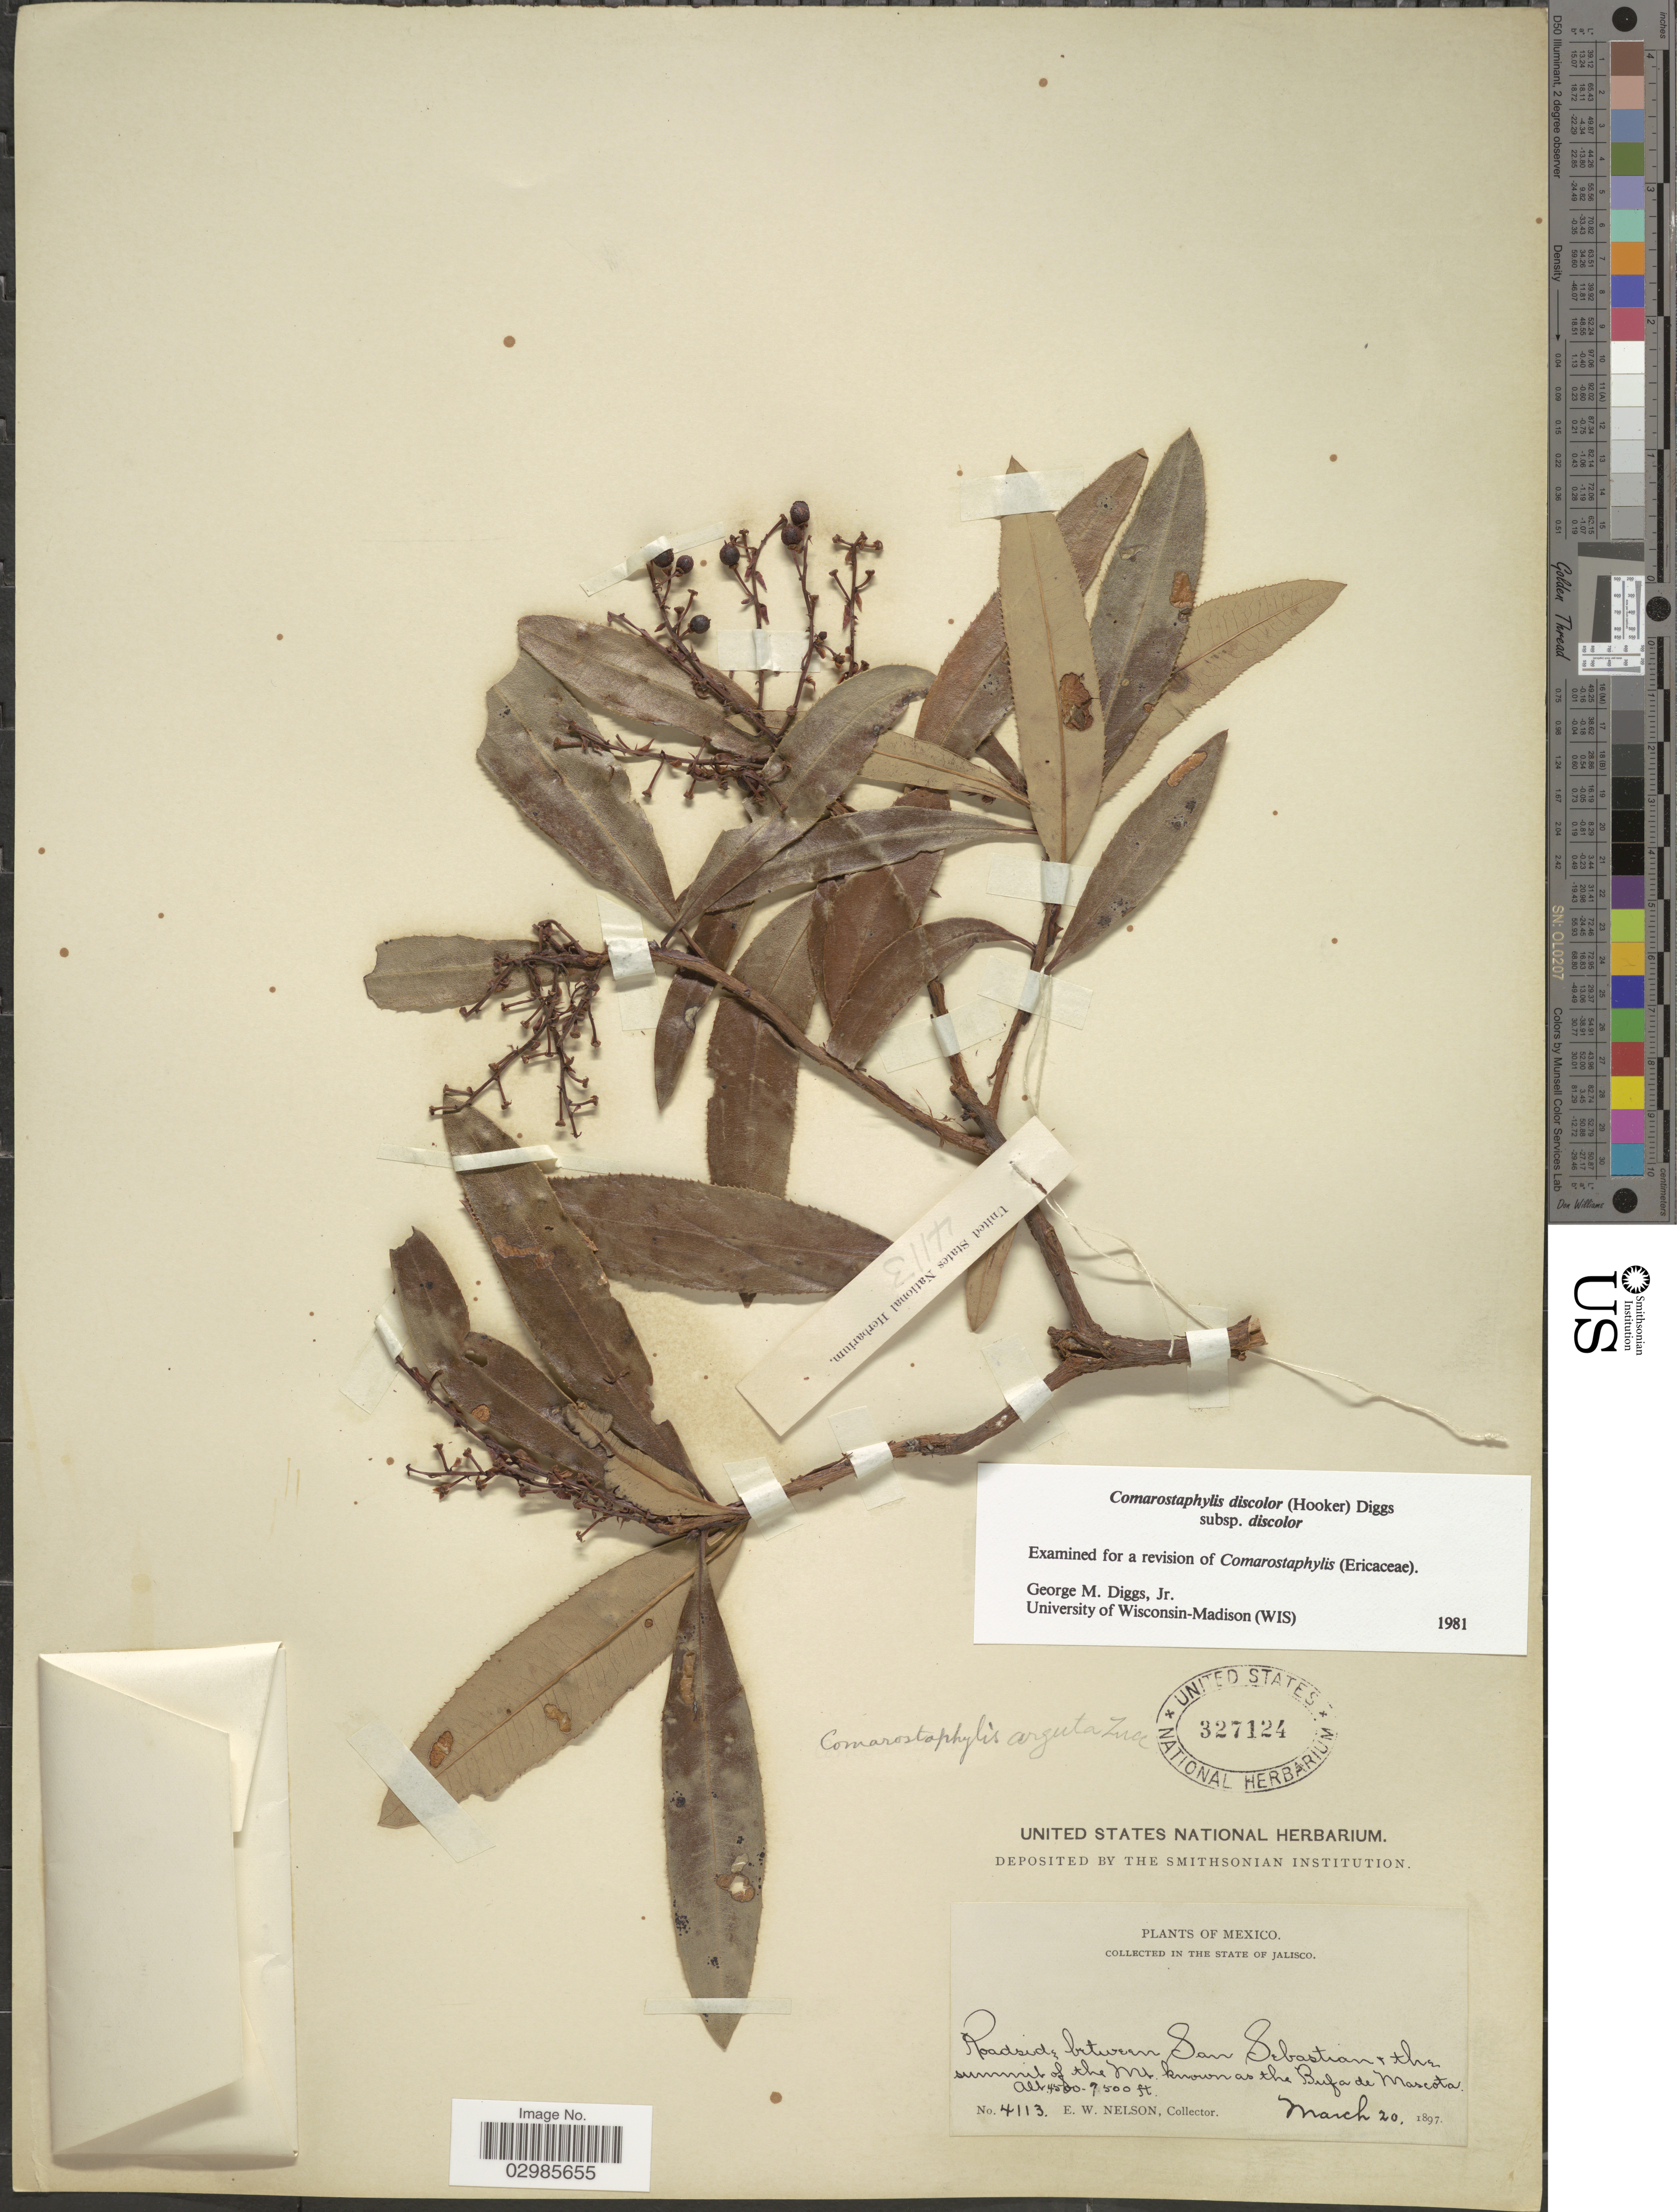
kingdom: Plantae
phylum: Tracheophyta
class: Magnoliopsida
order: Ericales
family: Ericaceae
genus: Comarostaphylis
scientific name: Comarostaphylis discolor subsp. discolor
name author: (Hook.) Diggs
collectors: E. W. Nelson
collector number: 4113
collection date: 1897-03-20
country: Mexico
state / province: Jalisco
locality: Roadside between San Sebastian & the summit of the Mt. known at the Bufa de Mascota.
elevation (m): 1372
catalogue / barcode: US 327124